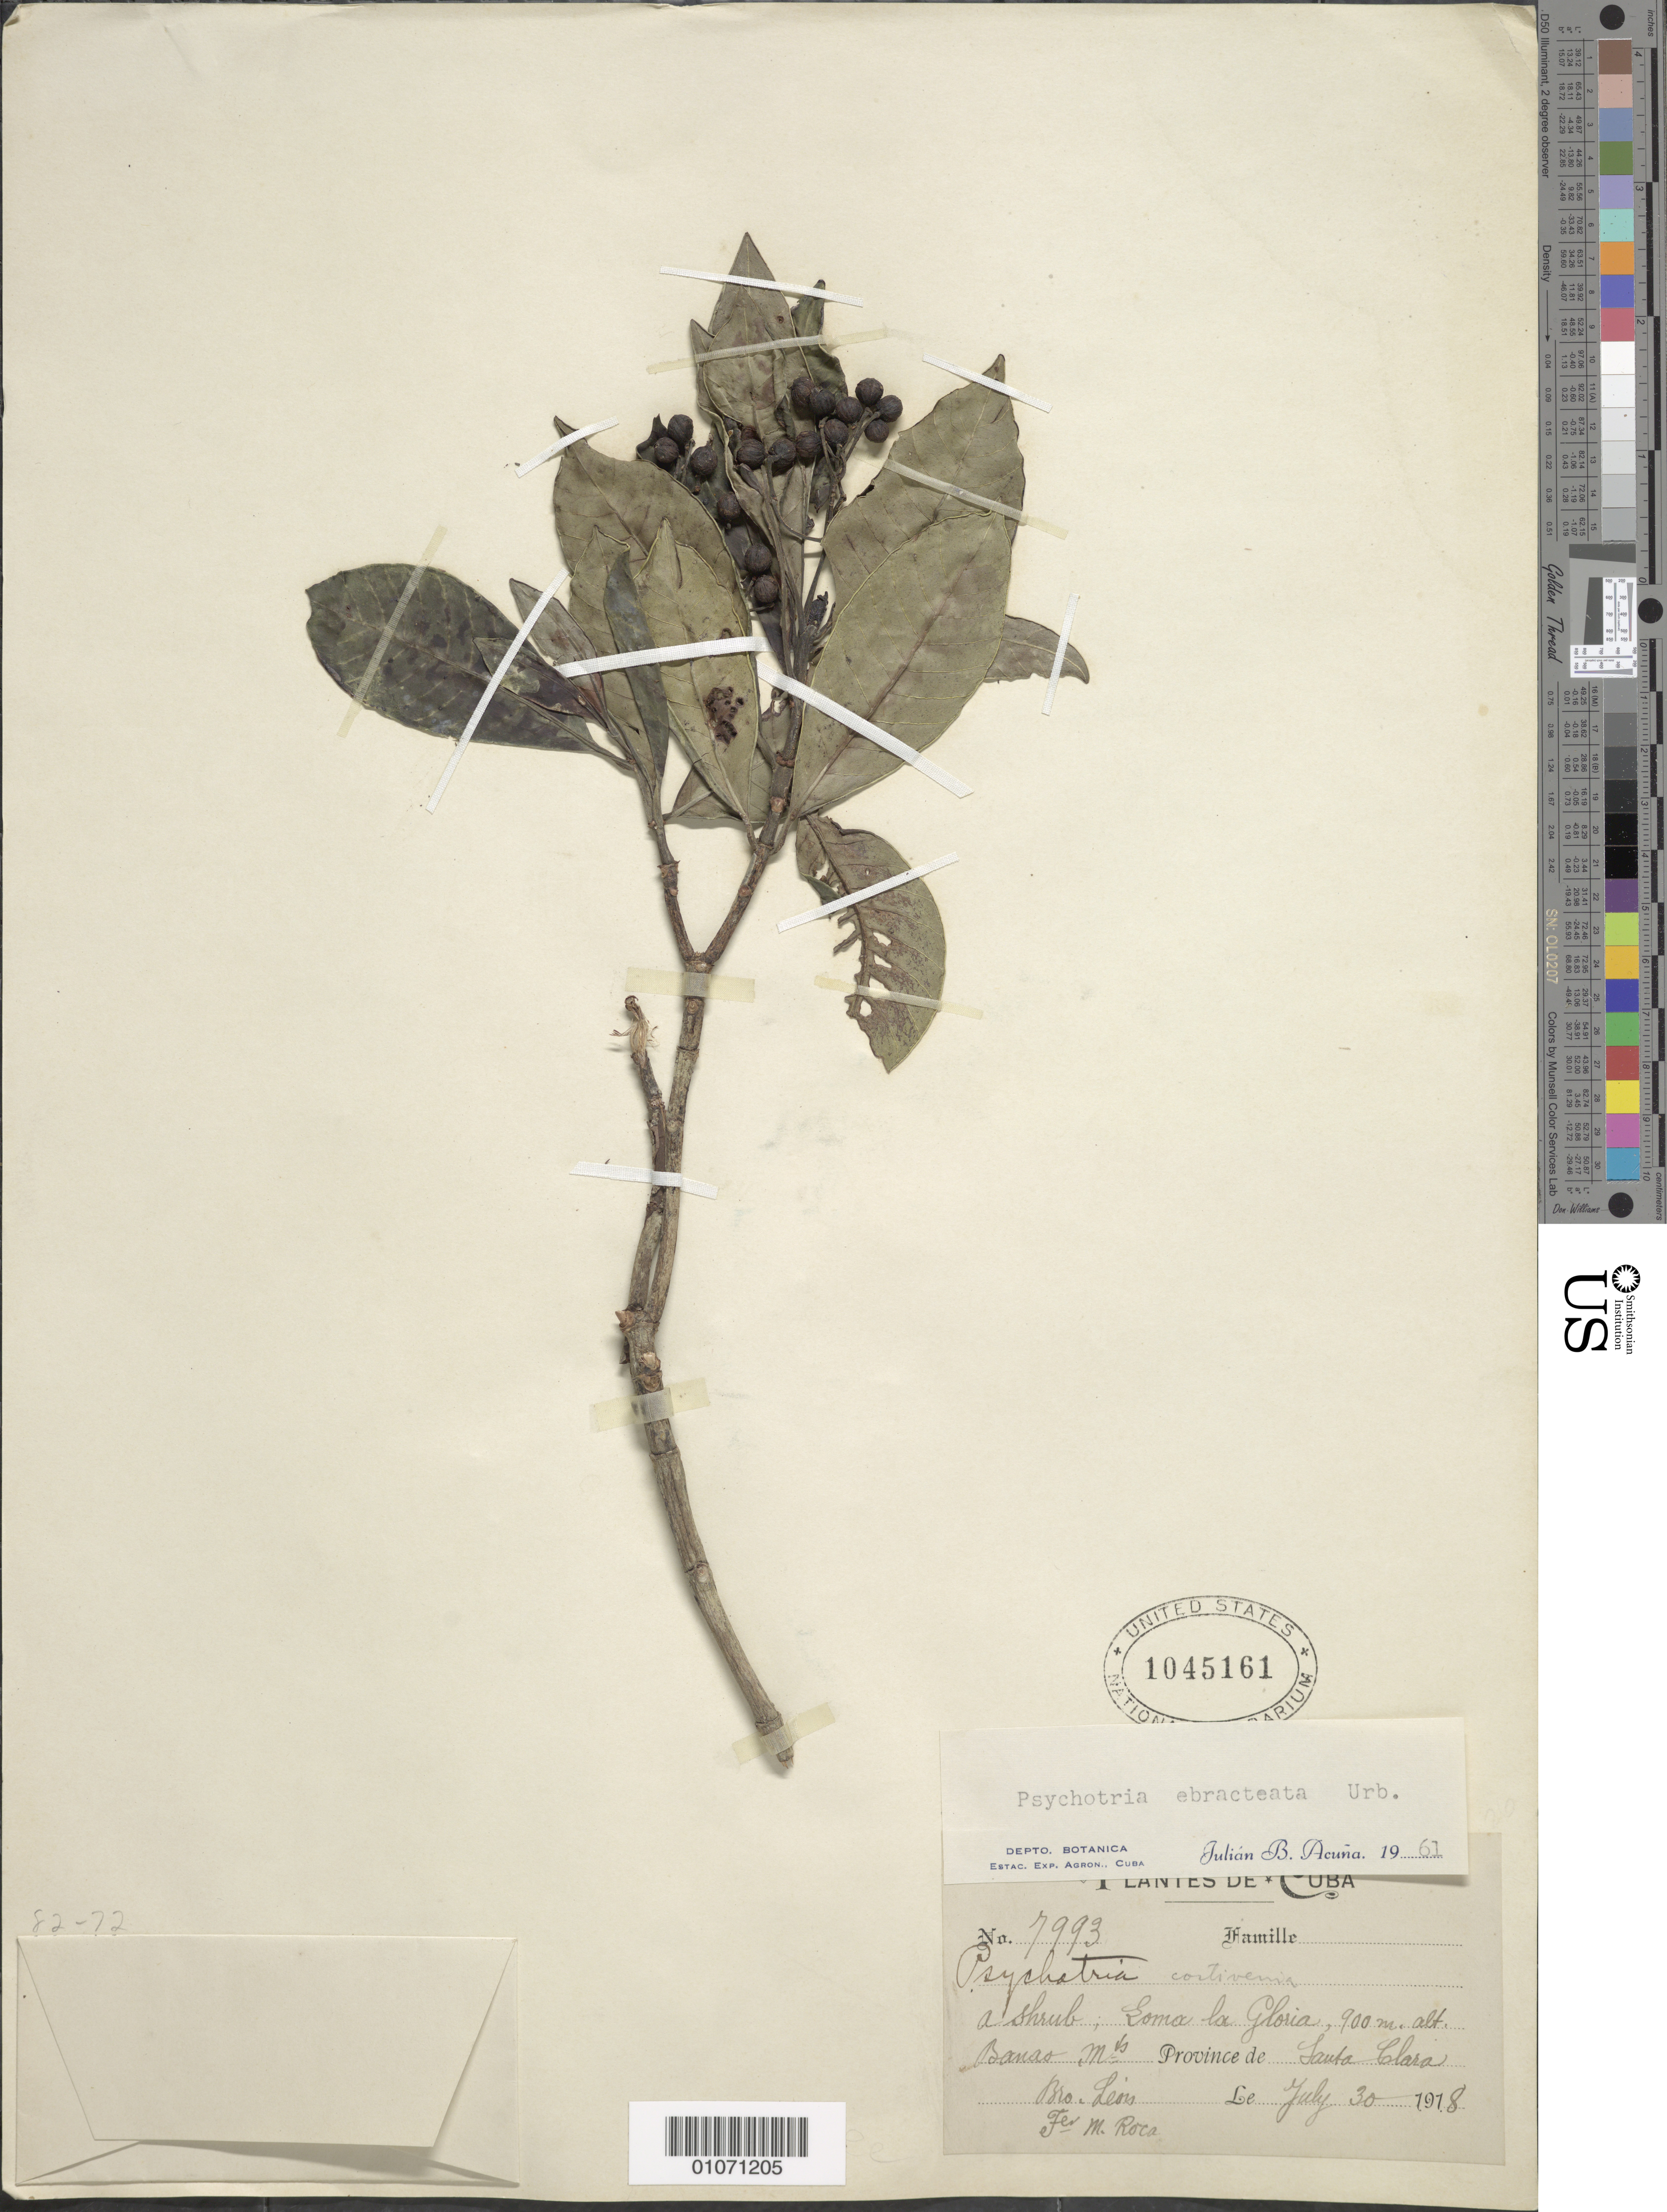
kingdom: Plantae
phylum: Tracheophyta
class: Magnoliopsida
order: Gentianales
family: Rubiaceae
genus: Psychotria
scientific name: Psychotria ebracteata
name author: Urb.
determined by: Acuña, J. B.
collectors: Bro. León & M. Roca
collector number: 7993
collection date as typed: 30 Jul 1918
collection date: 1918-07-30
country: Cuba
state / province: Santa Clara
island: Cuba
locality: Loma la Gloria, Banao Mts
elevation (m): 900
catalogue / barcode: US 1045161